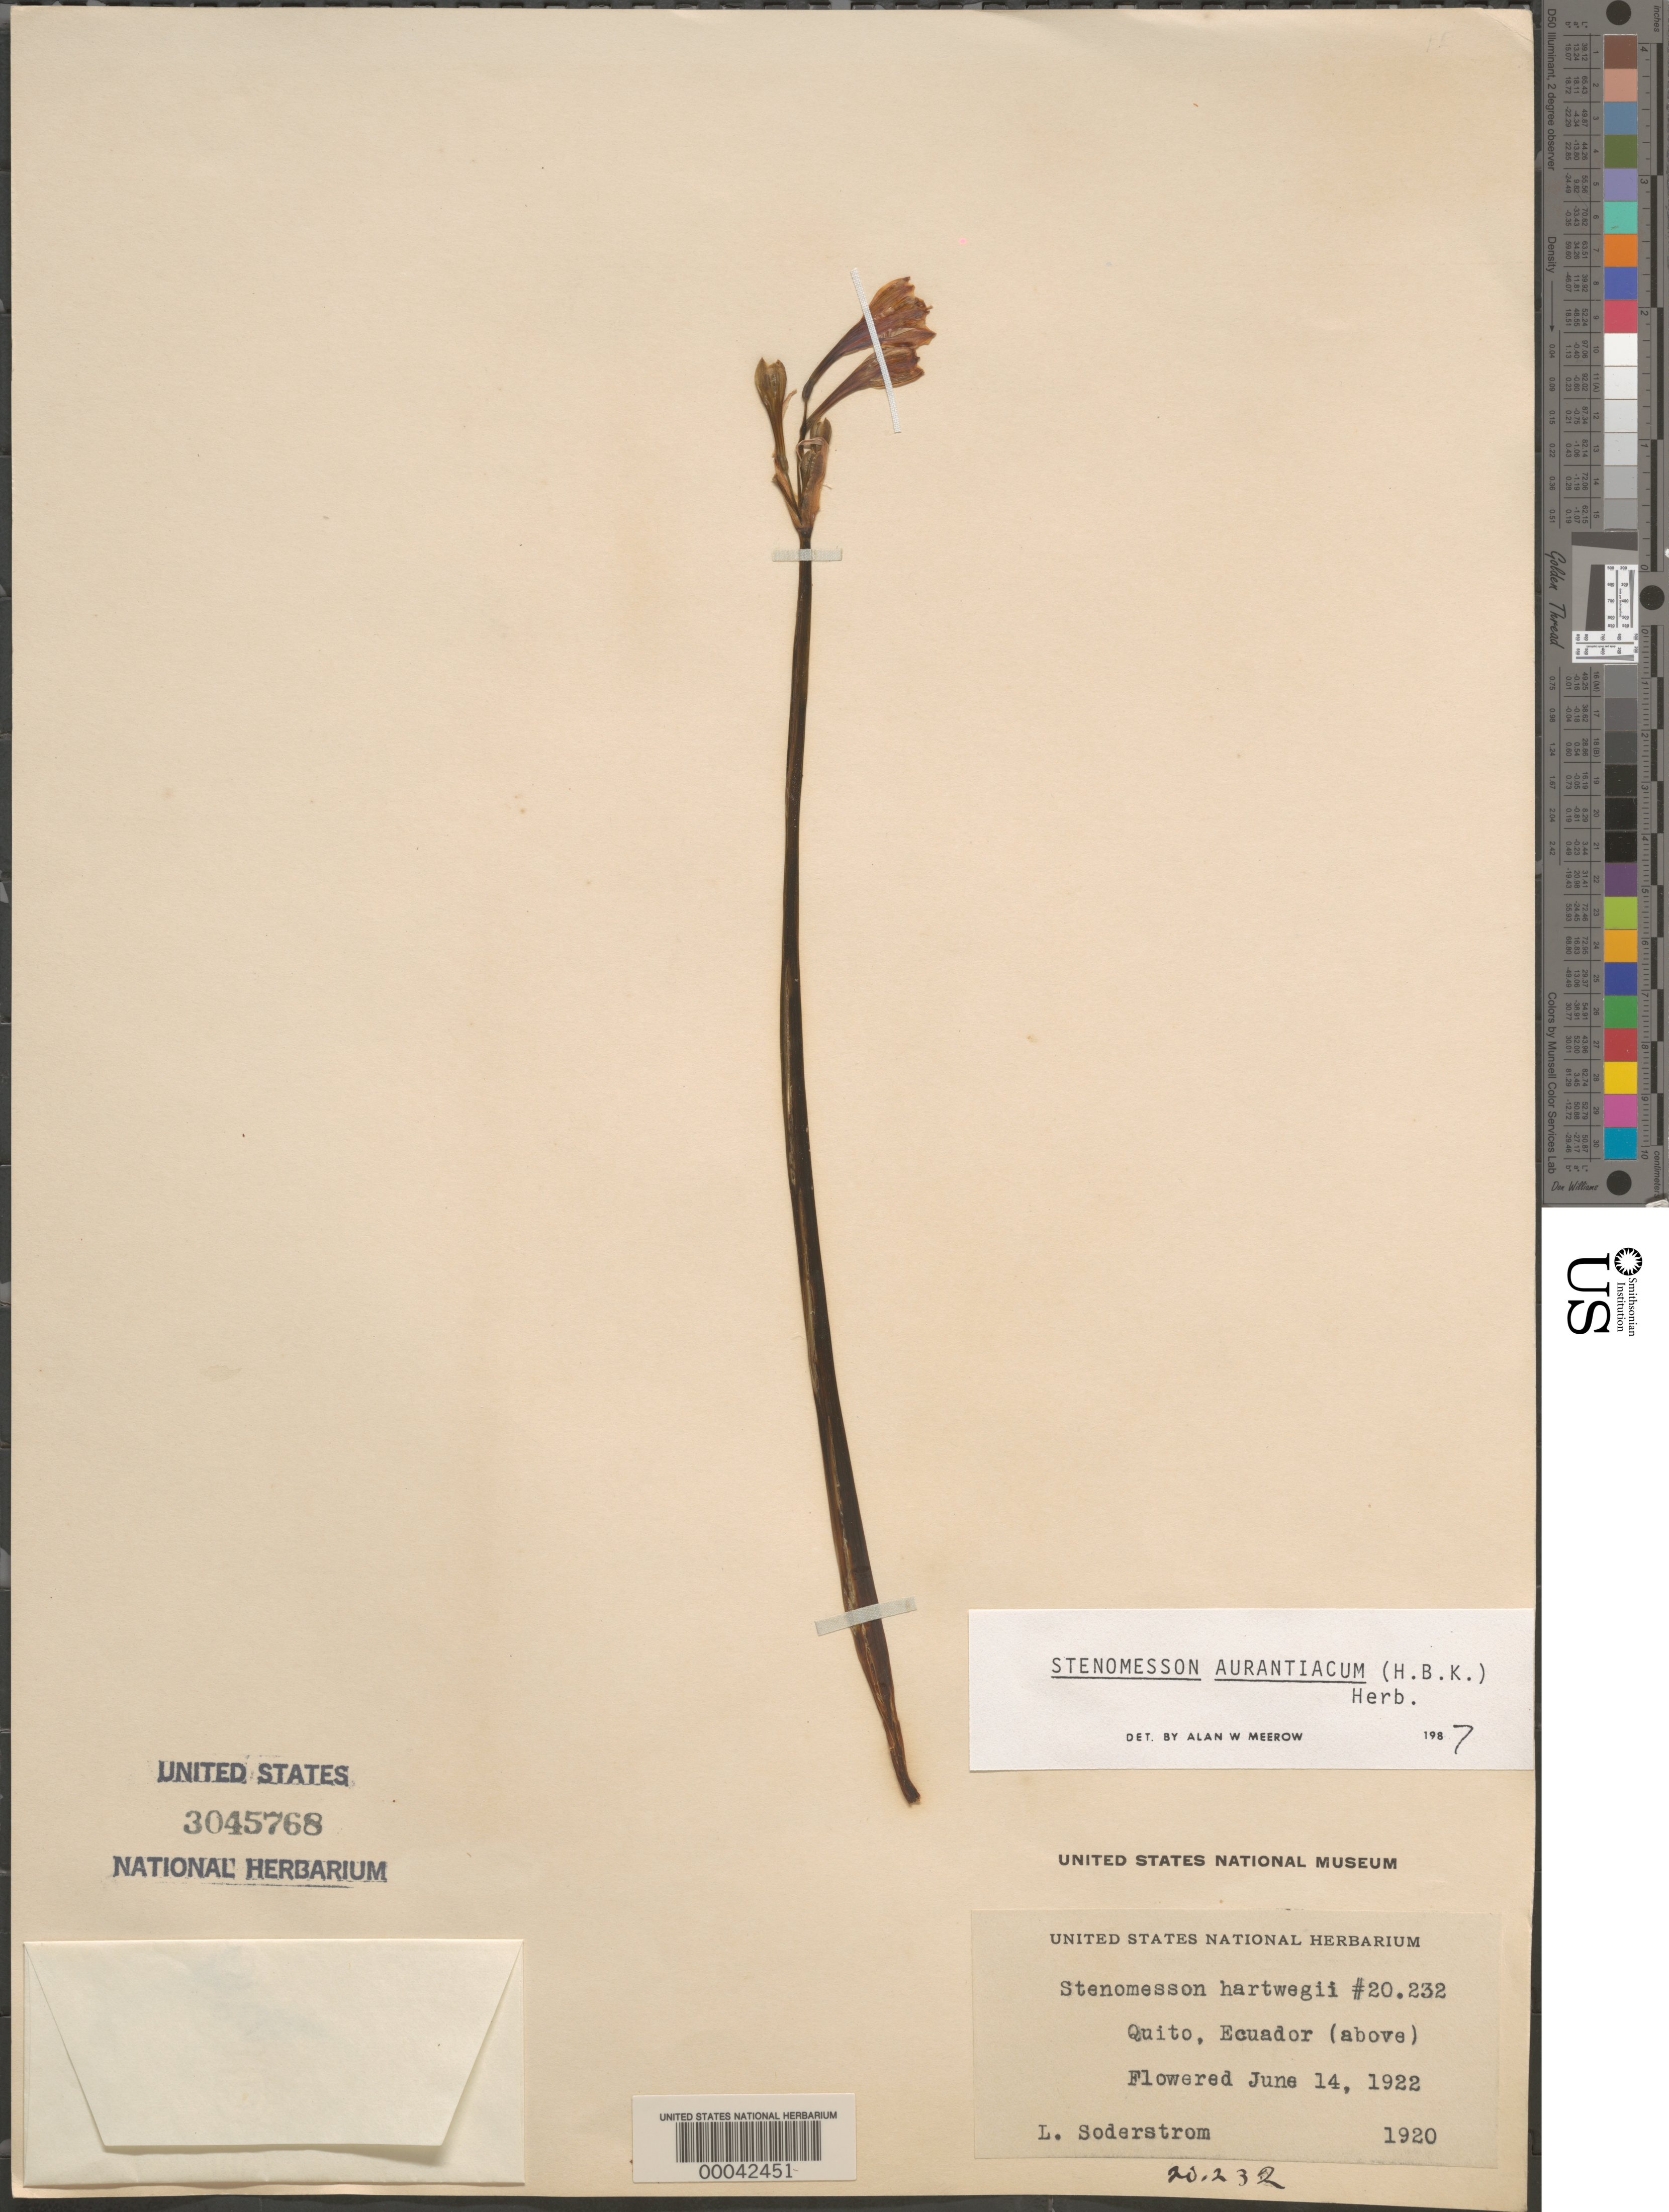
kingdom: Plantae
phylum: Tracheophyta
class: Liliopsida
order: Asparagales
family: Amaryllidaceae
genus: Stenomesson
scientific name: Stenomesson aurantiacum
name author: (Kunth) Herb.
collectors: L. Söderström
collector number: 20.232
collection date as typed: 14 Jun 1920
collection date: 1920-06-14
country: Ecuador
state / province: Pichincha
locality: Quito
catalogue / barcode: US 3045768